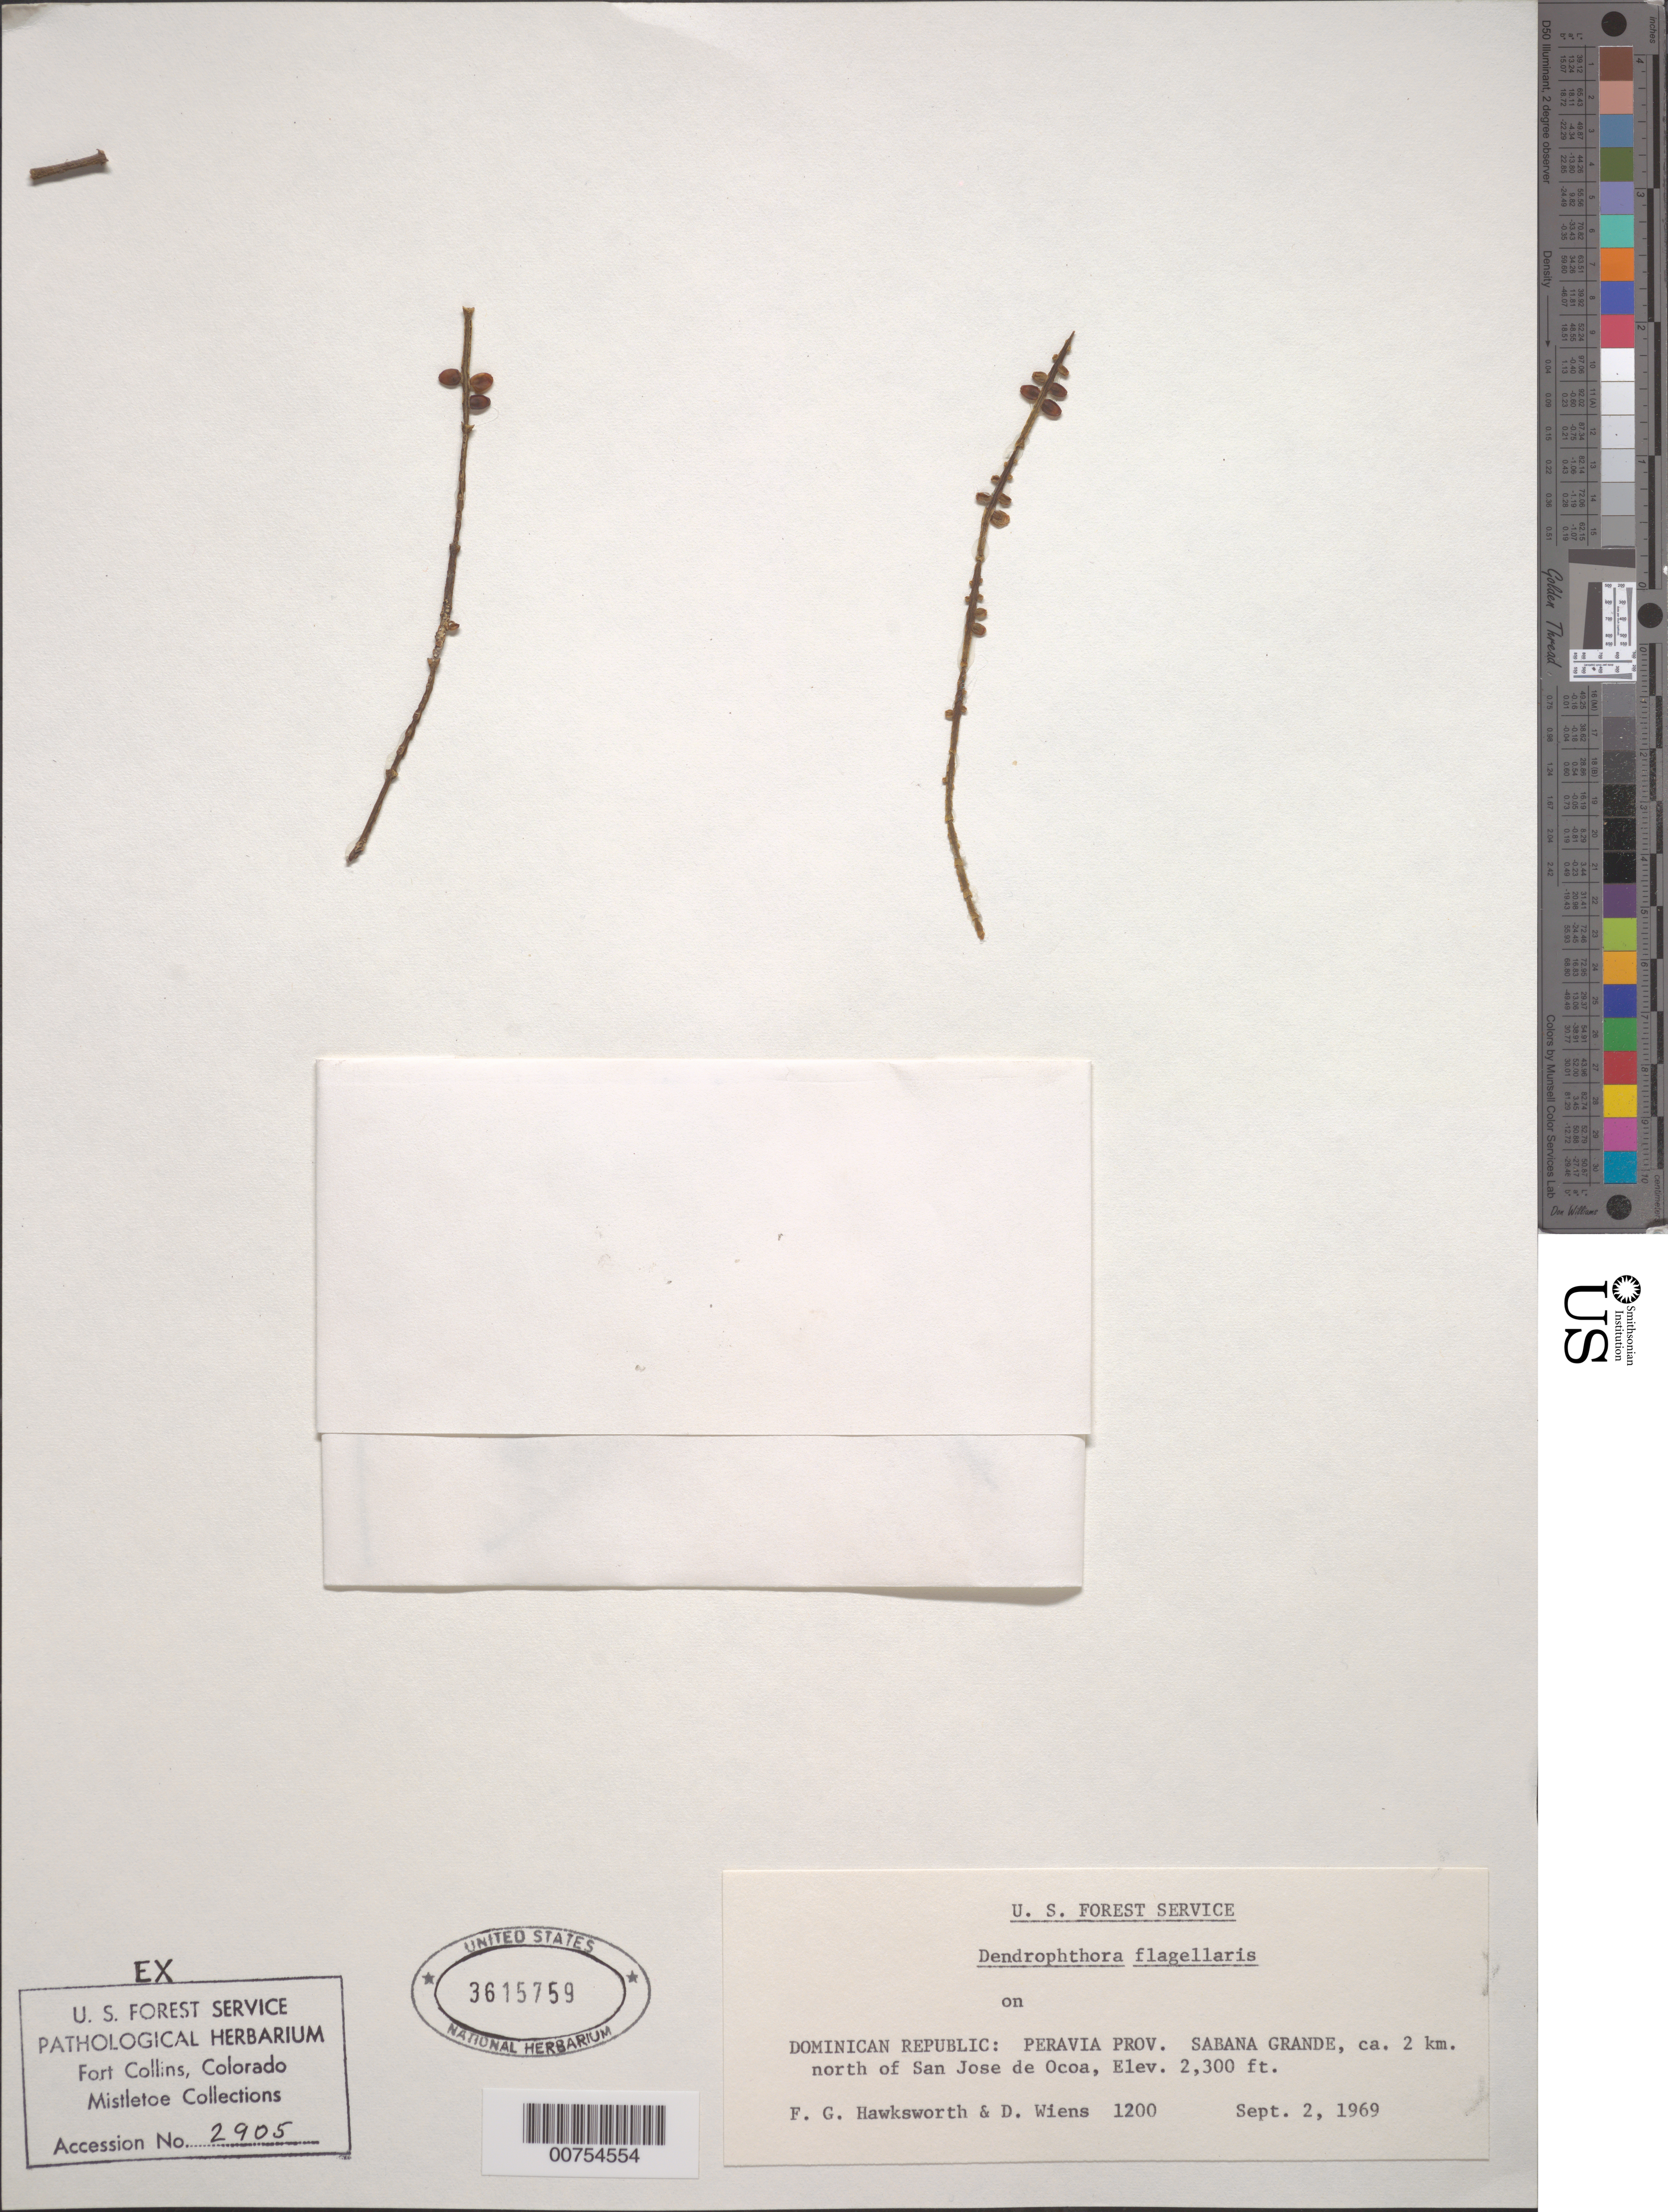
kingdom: Plantae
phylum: Tracheophyta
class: Magnoliopsida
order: Santalales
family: Viscaceae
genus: Dendrophthora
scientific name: Dendrophthora flagellaris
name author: Krug & Urb.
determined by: Caraballo-Ortiz, Marcos A., (MISS), University of Mississippi (UNITED STATES)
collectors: F. G. Hawksworth & D. Wiens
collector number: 1200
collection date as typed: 2 Sep 1969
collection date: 1969-09-02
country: Dominican Republic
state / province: Peravia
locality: Sabana Grande, ca. 2 km N of San Jose de Ocoa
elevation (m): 701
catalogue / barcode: US 3615759